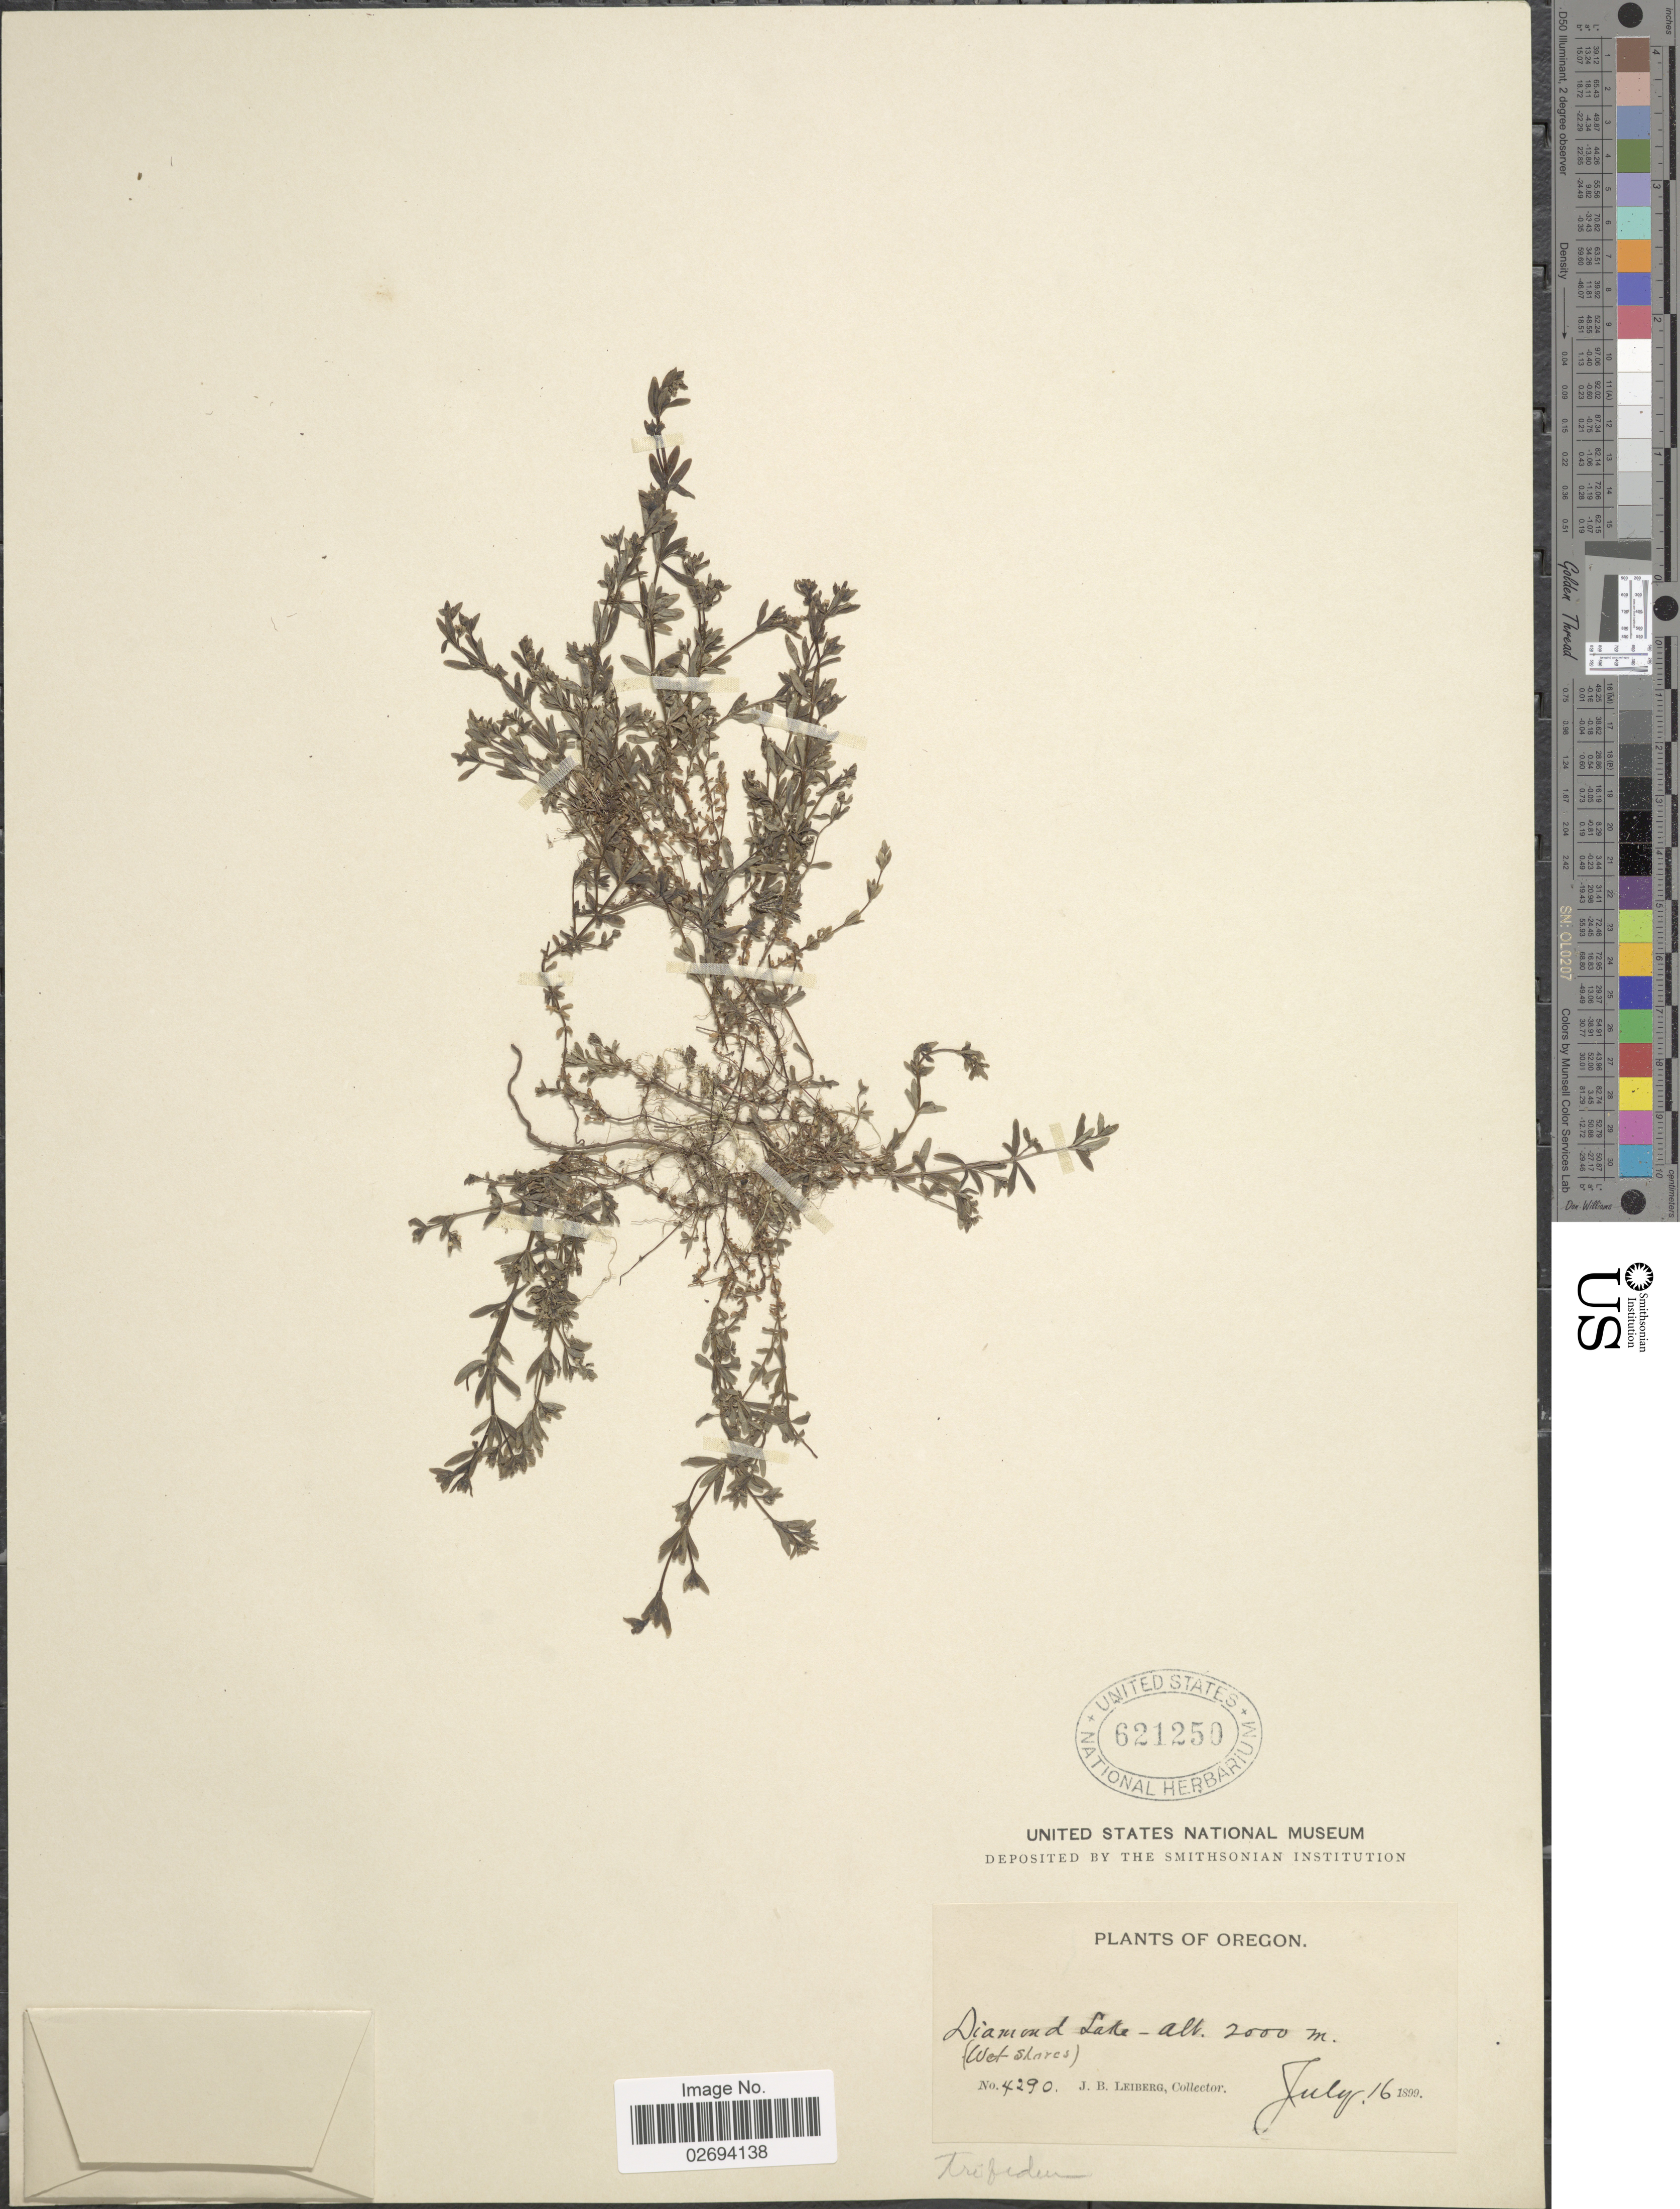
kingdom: Plantae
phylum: Tracheophyta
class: Magnoliopsida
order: Gentianales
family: Rubiaceae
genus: Galium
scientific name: Galium trifidum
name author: L.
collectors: J. B. Leiberg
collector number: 4290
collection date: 1899-07-16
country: United States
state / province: Oregon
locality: Diamond Lake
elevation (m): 2000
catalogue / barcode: US 621250